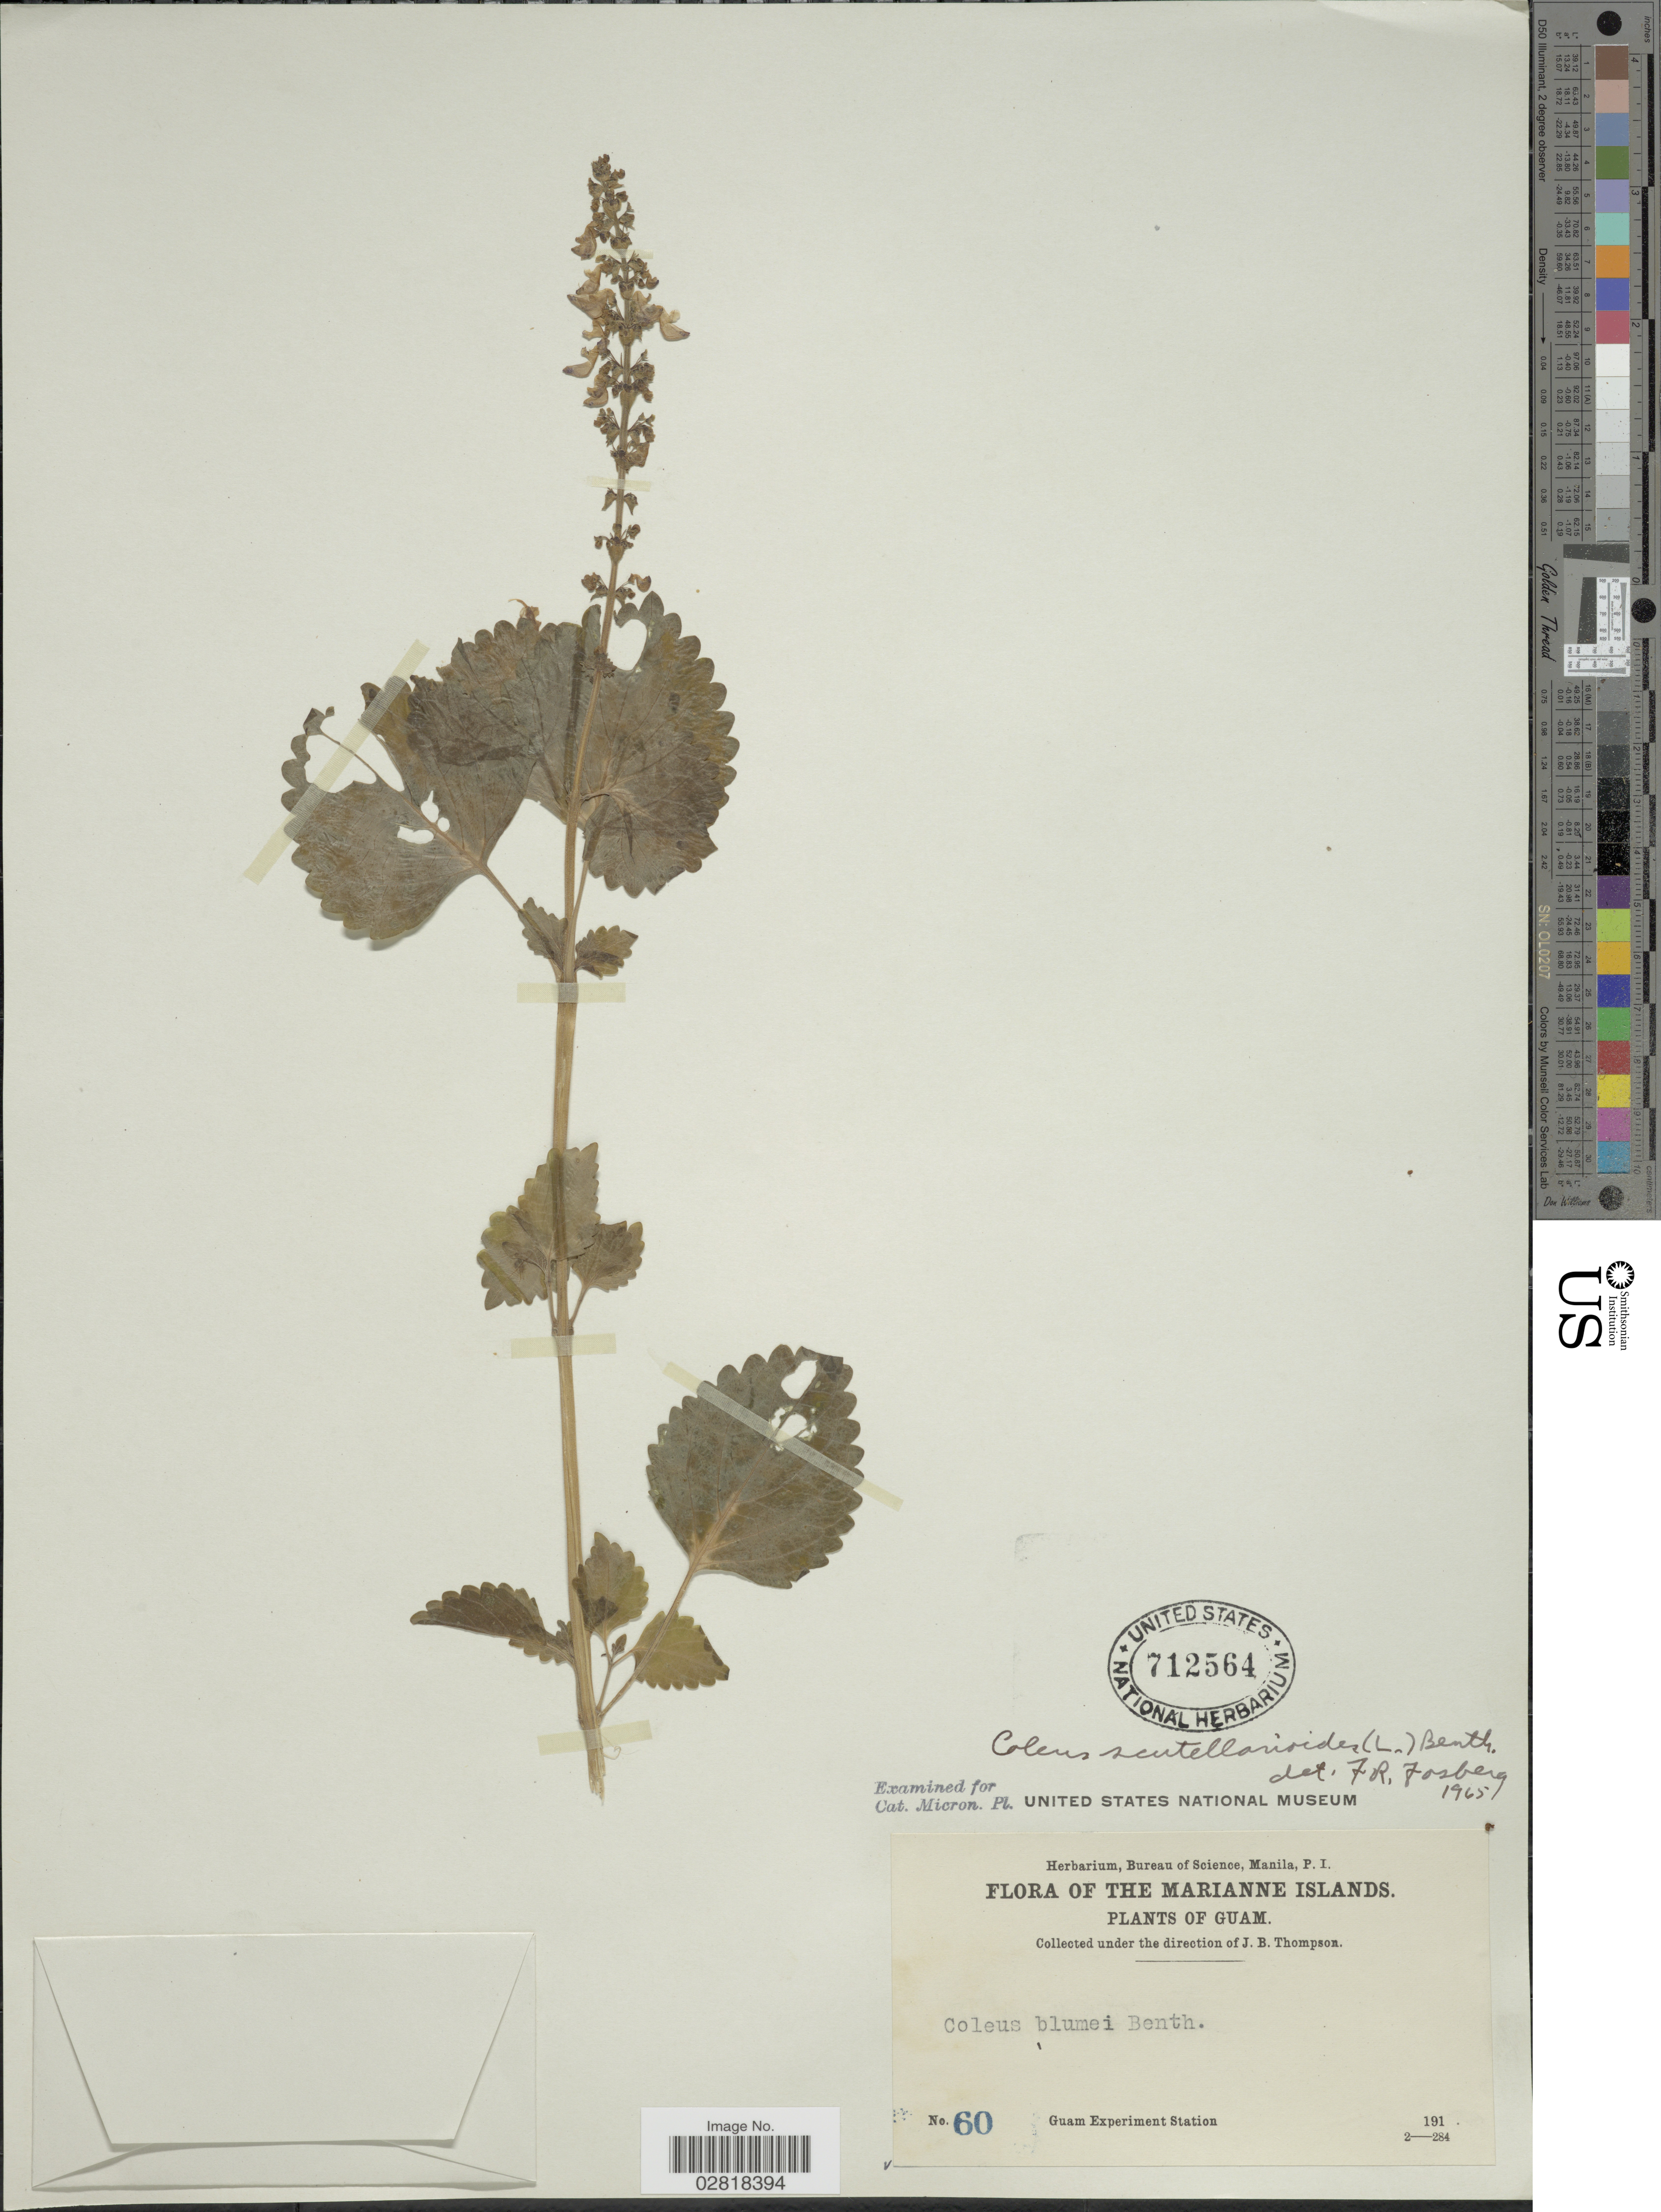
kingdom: Plantae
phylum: Tracheophyta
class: Magnoliopsida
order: Lamiales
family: Lamiaceae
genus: Coleus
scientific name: Coleus scutellarioides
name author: (L.) Benth.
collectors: J. B. Thompson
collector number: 60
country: Guam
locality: Marianne Islands.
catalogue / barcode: US 712564